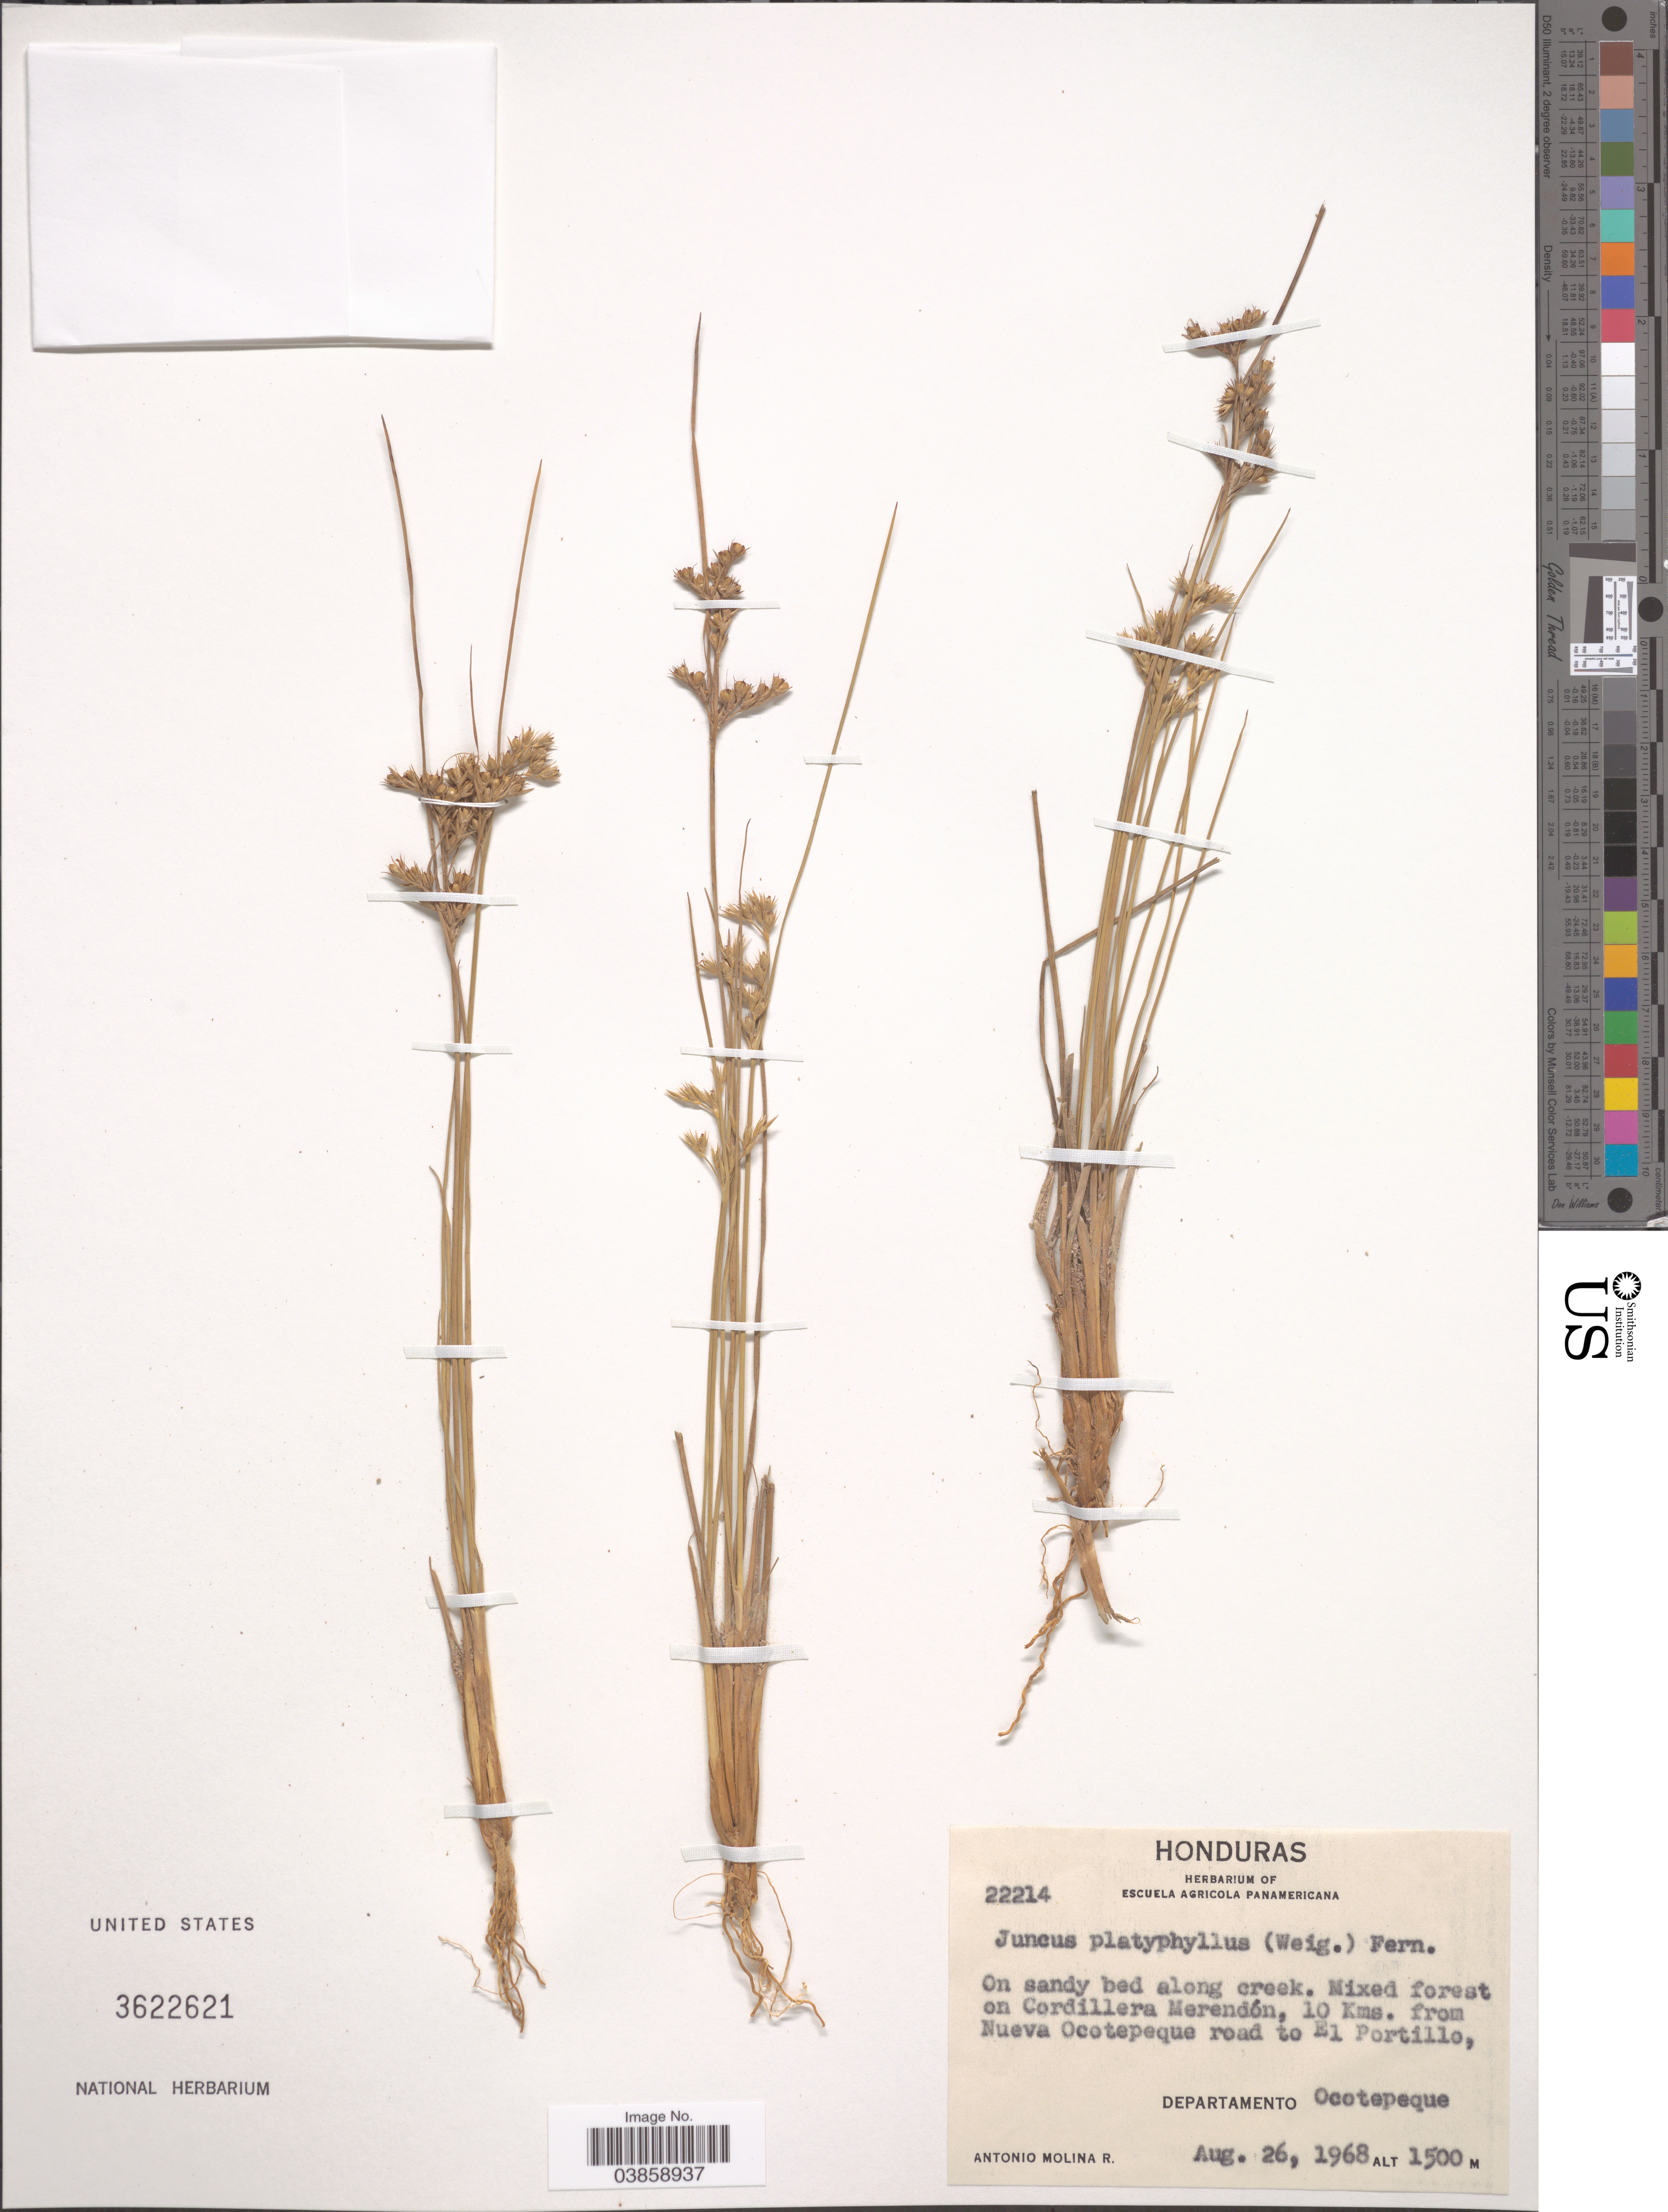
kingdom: Plantae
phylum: Tracheophyta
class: Liliopsida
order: Poales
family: Juncaceae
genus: Juncus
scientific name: Juncus platyphyllus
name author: (Wiegand) Fernald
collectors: A. Molina R.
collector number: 22214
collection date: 1968-08-26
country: Honduras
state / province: Ocotepeque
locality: Mixed forest on Cordillera Merendón, 10 Kms. from Nueva Ocotepeque road to El Portillo, Departamento Ocotepeque.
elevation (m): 1500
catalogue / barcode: US 3622621